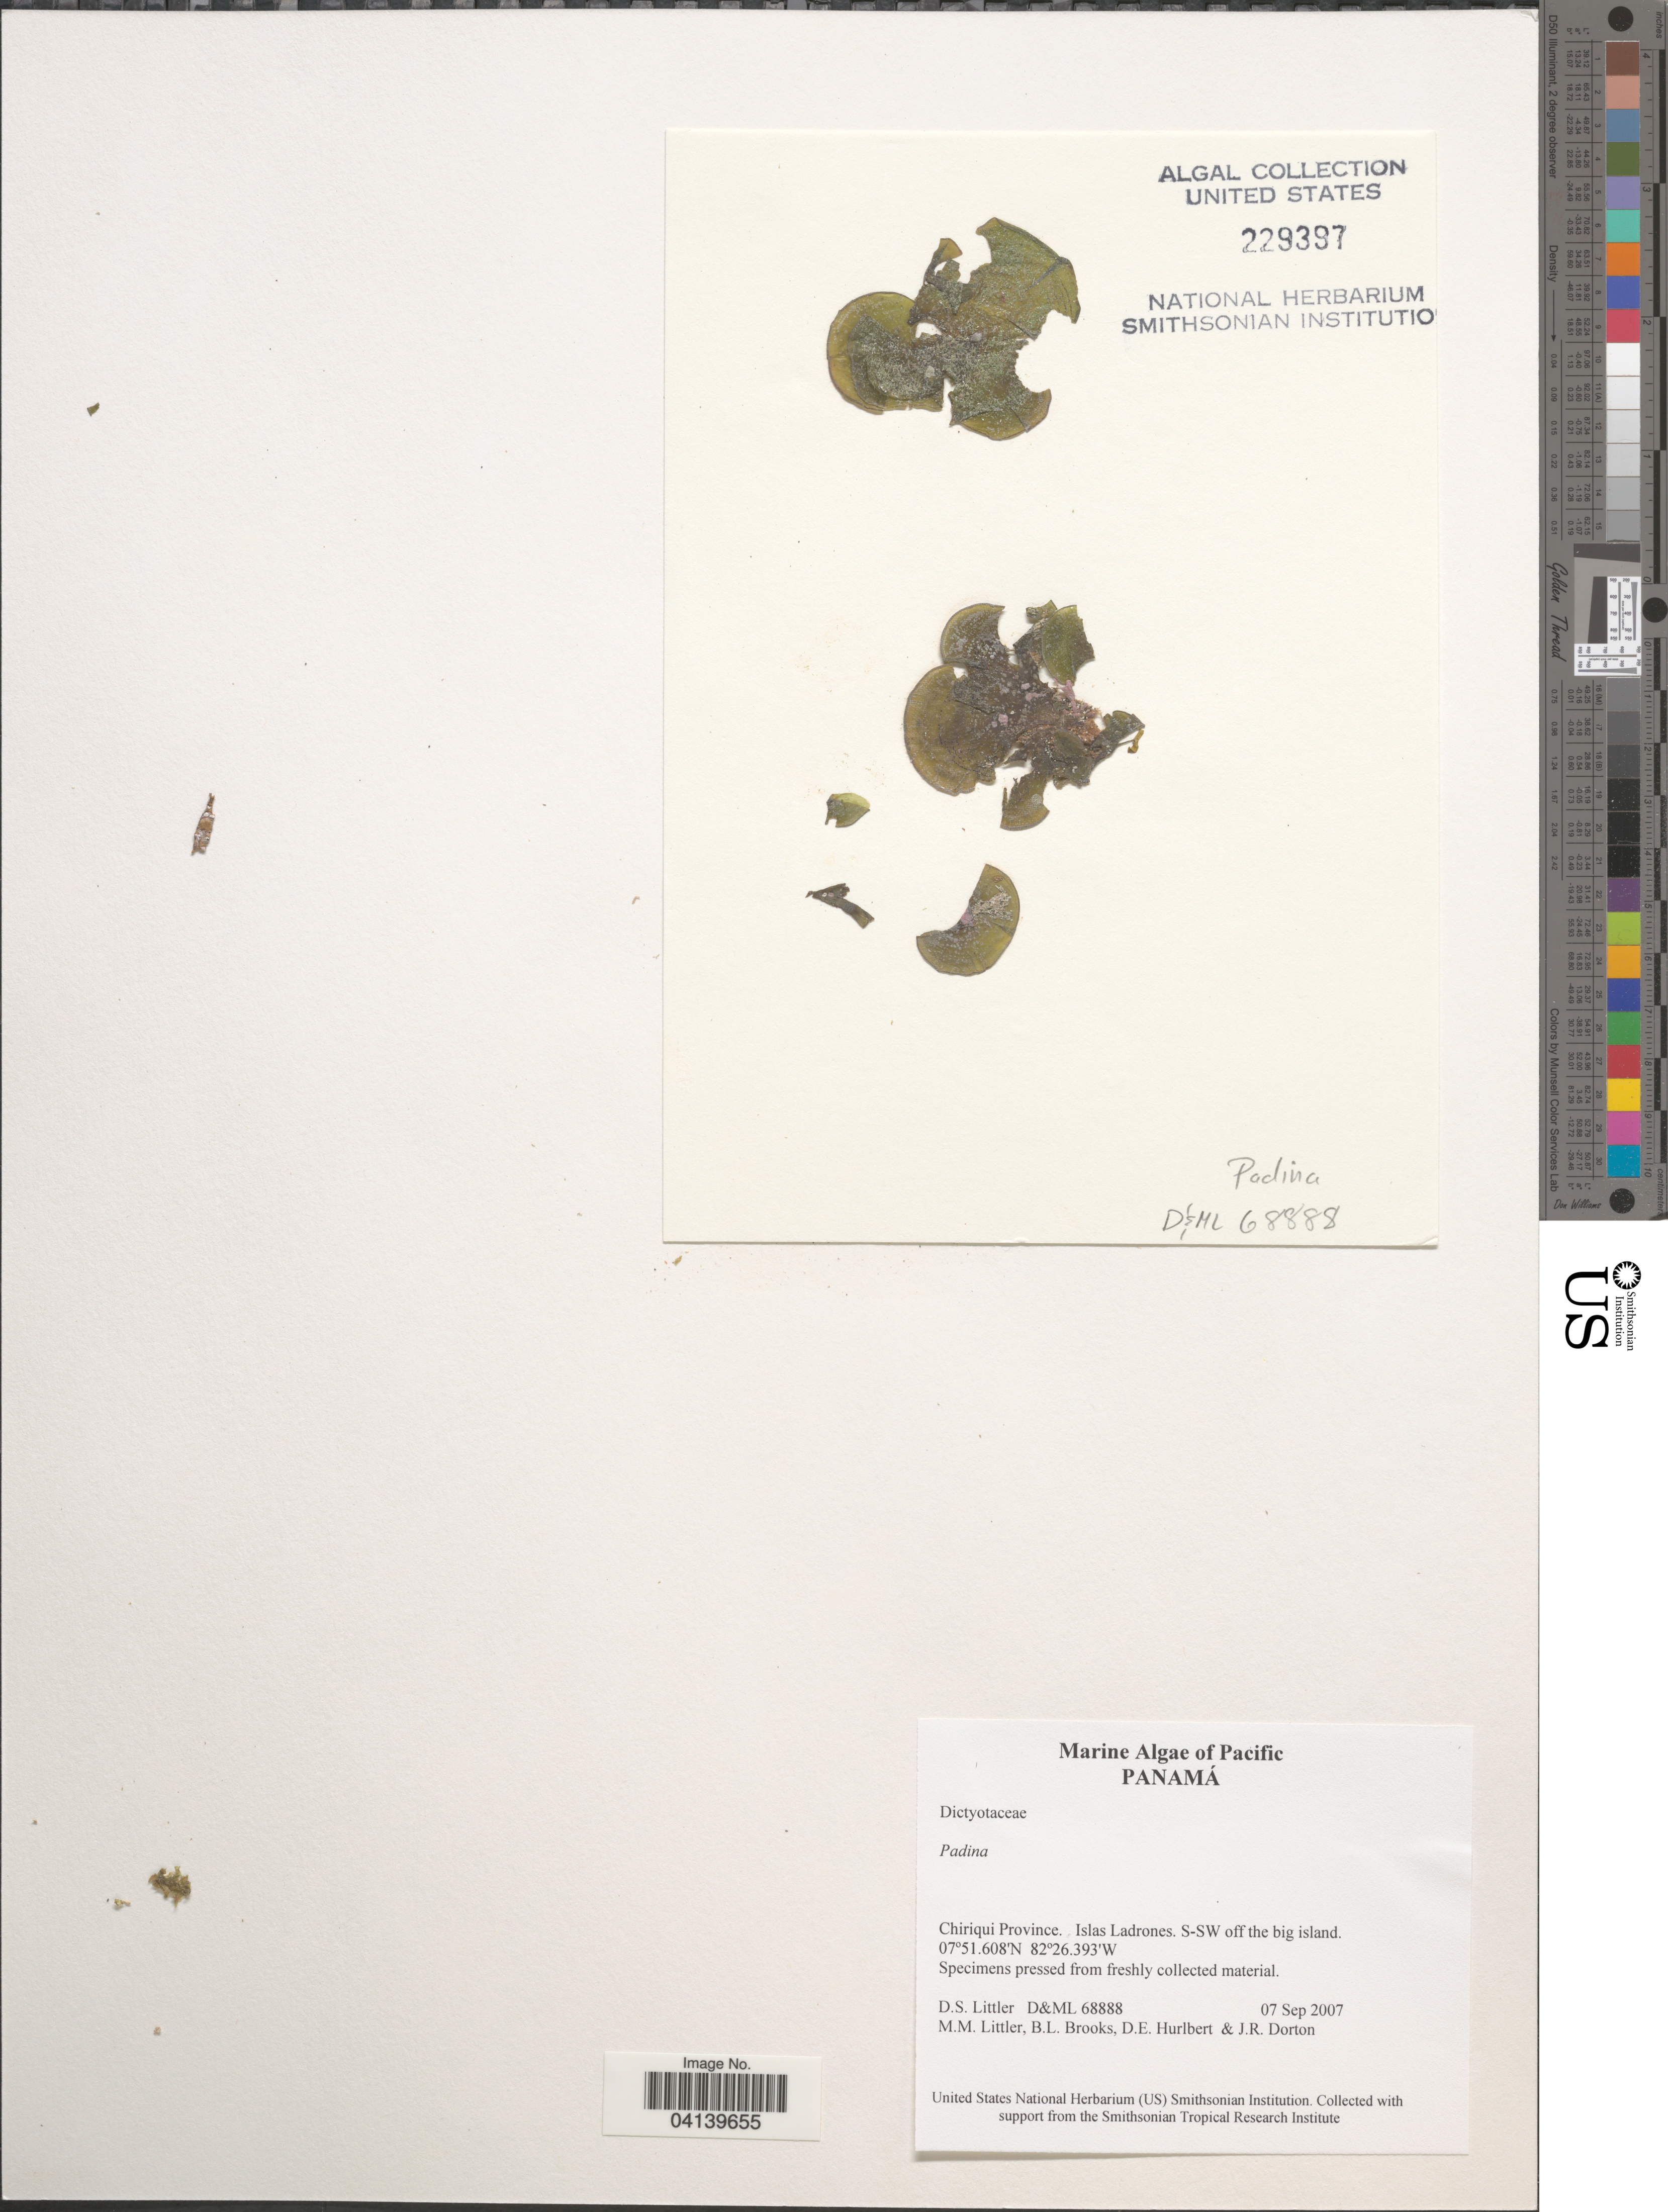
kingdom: Chromista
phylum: Ochrophyta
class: Phaeophyceae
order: Dictyotales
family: Dictyotaceae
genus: Padina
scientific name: Padina sp.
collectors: D. S. Littler, B. Brooks, D. Hurlbert & J. Dorton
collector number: D&ML68888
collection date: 2007-09-07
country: Panama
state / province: Chiriqui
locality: Islas Ladrones. S-SW off the big island.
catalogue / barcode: US 229397